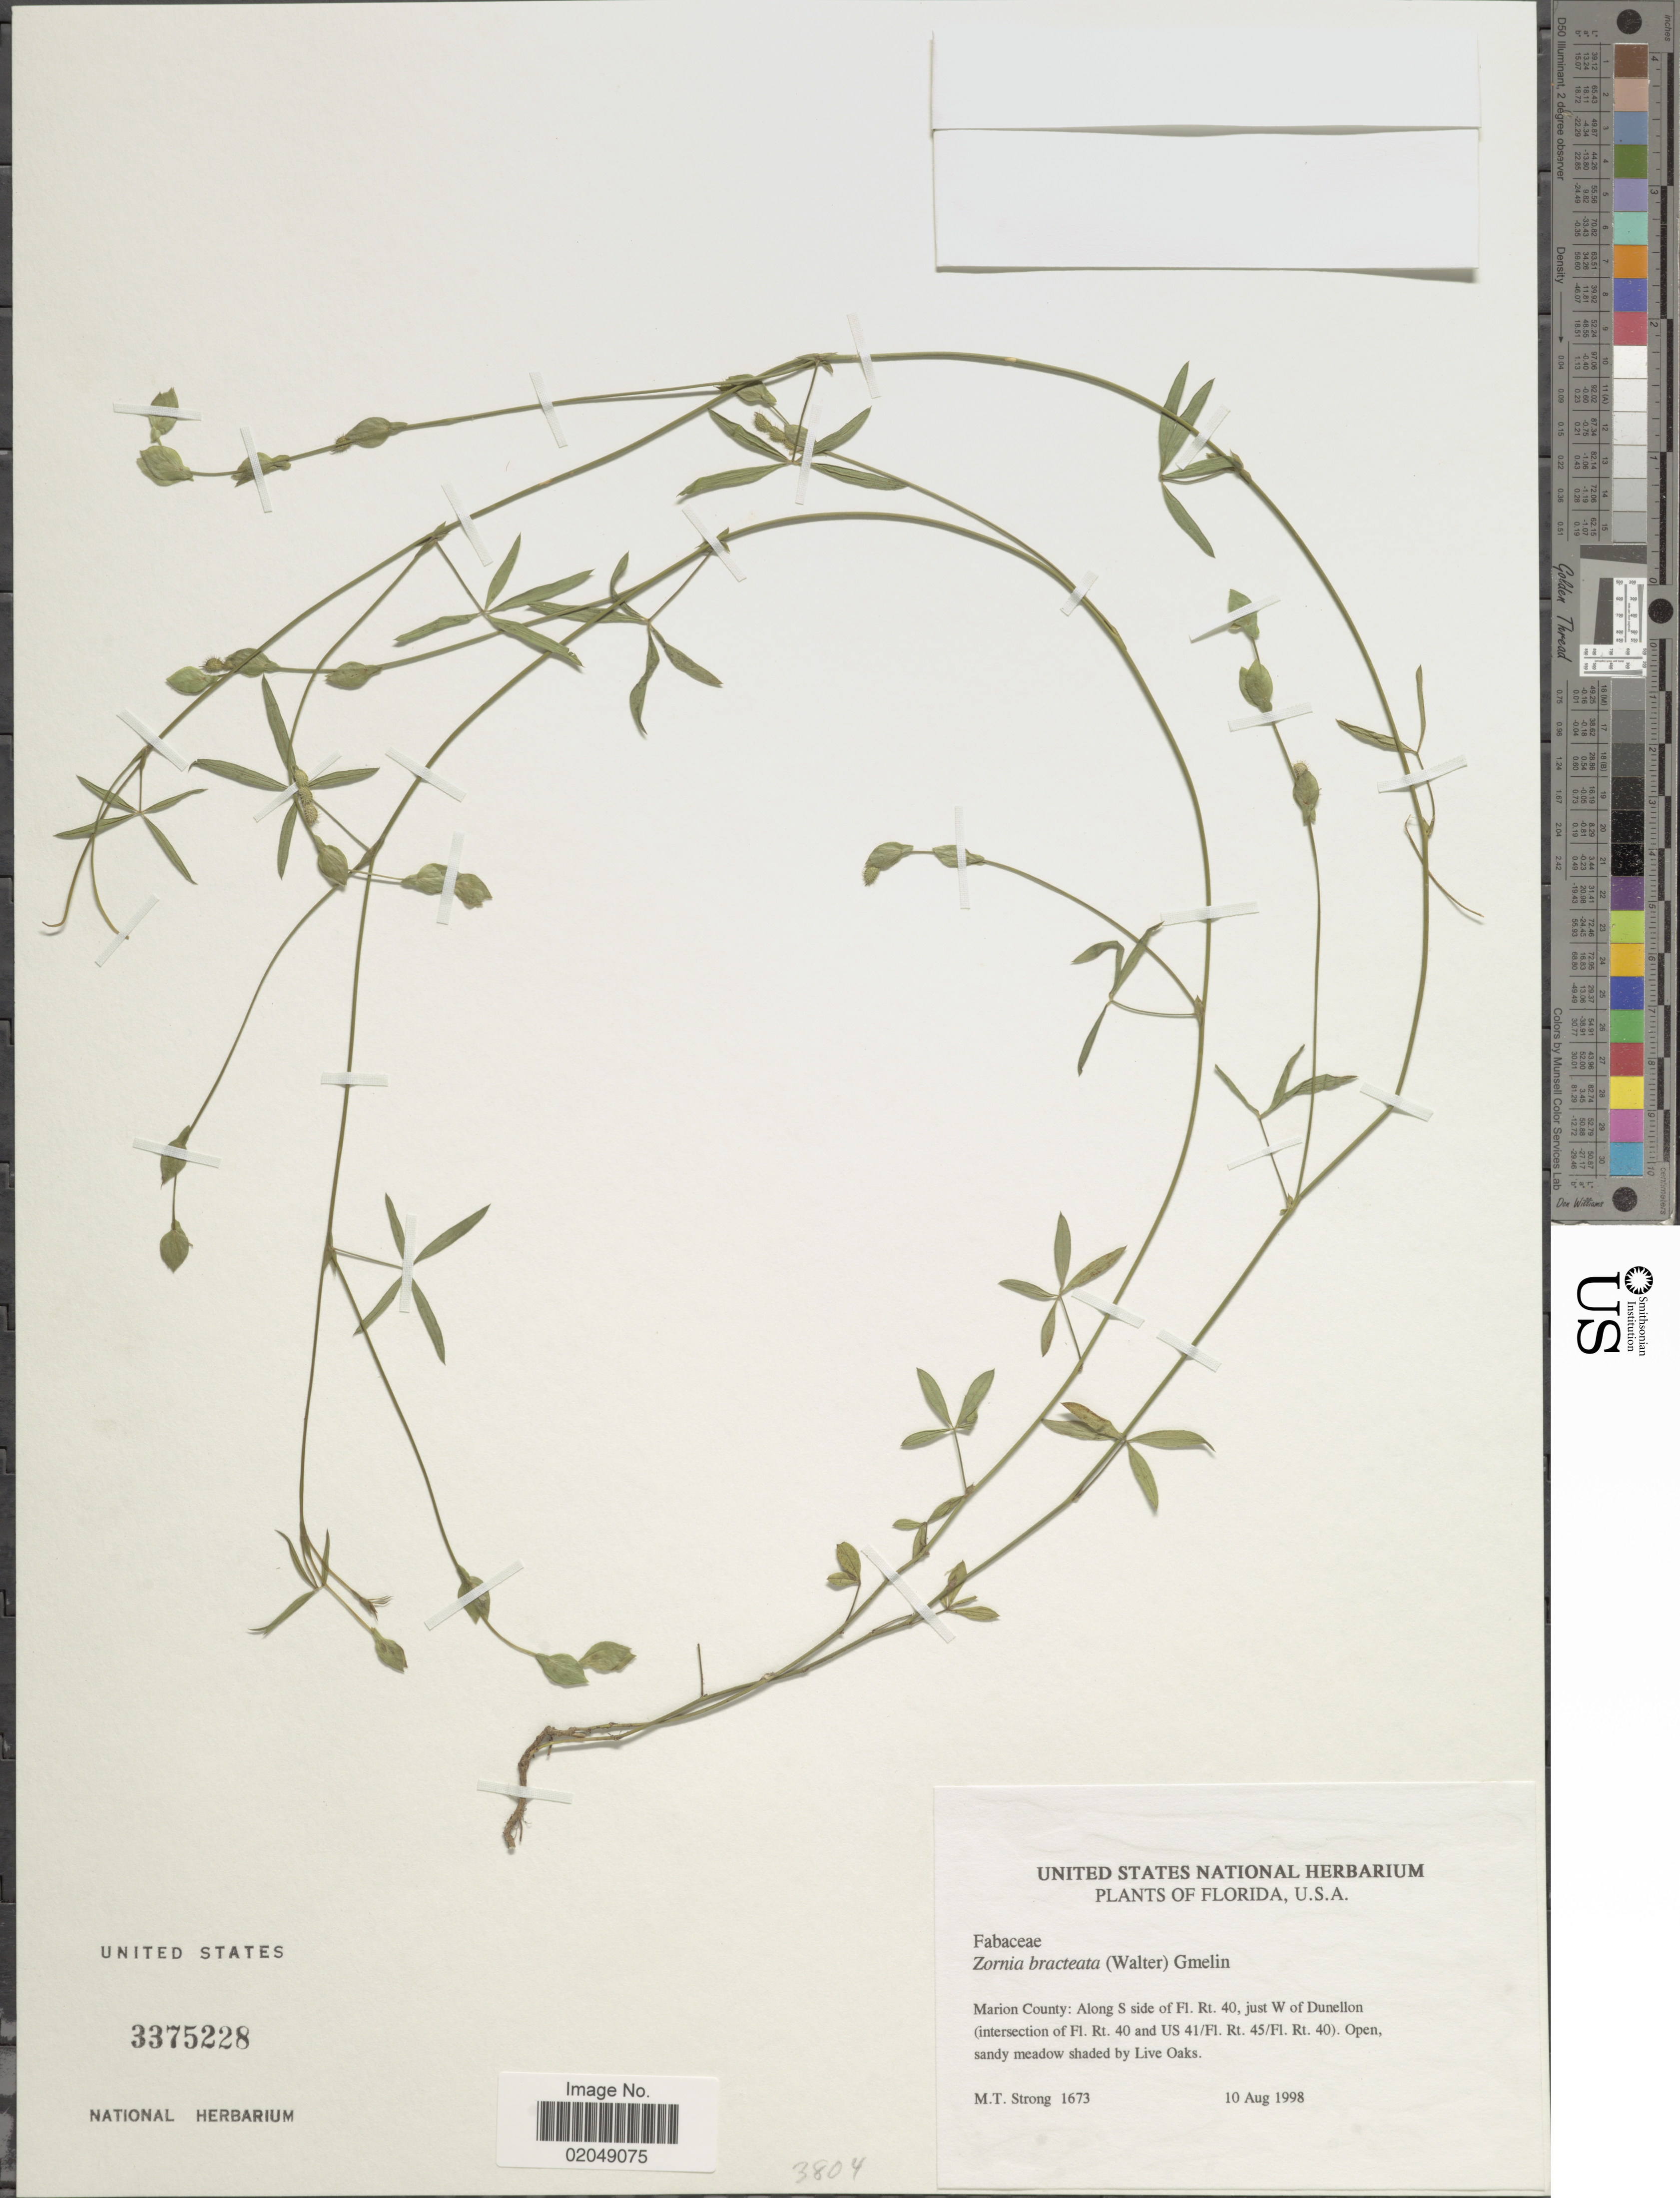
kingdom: Plantae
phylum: Tracheophyta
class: Magnoliopsida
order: Fabales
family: Fabaceae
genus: Zornia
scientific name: Zornia bracteata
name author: J.F. Gmel.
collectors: M. T. Strong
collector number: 1673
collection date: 1998-08-10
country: United States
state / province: Florida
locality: U.S.A., Marion County, along S side of F1 Rt. 40, just W of Dunellon (intersection of F1 Rt. 40 and US 41/F1 Rt. 45/ F1 Rt. 40)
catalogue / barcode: US 3375228